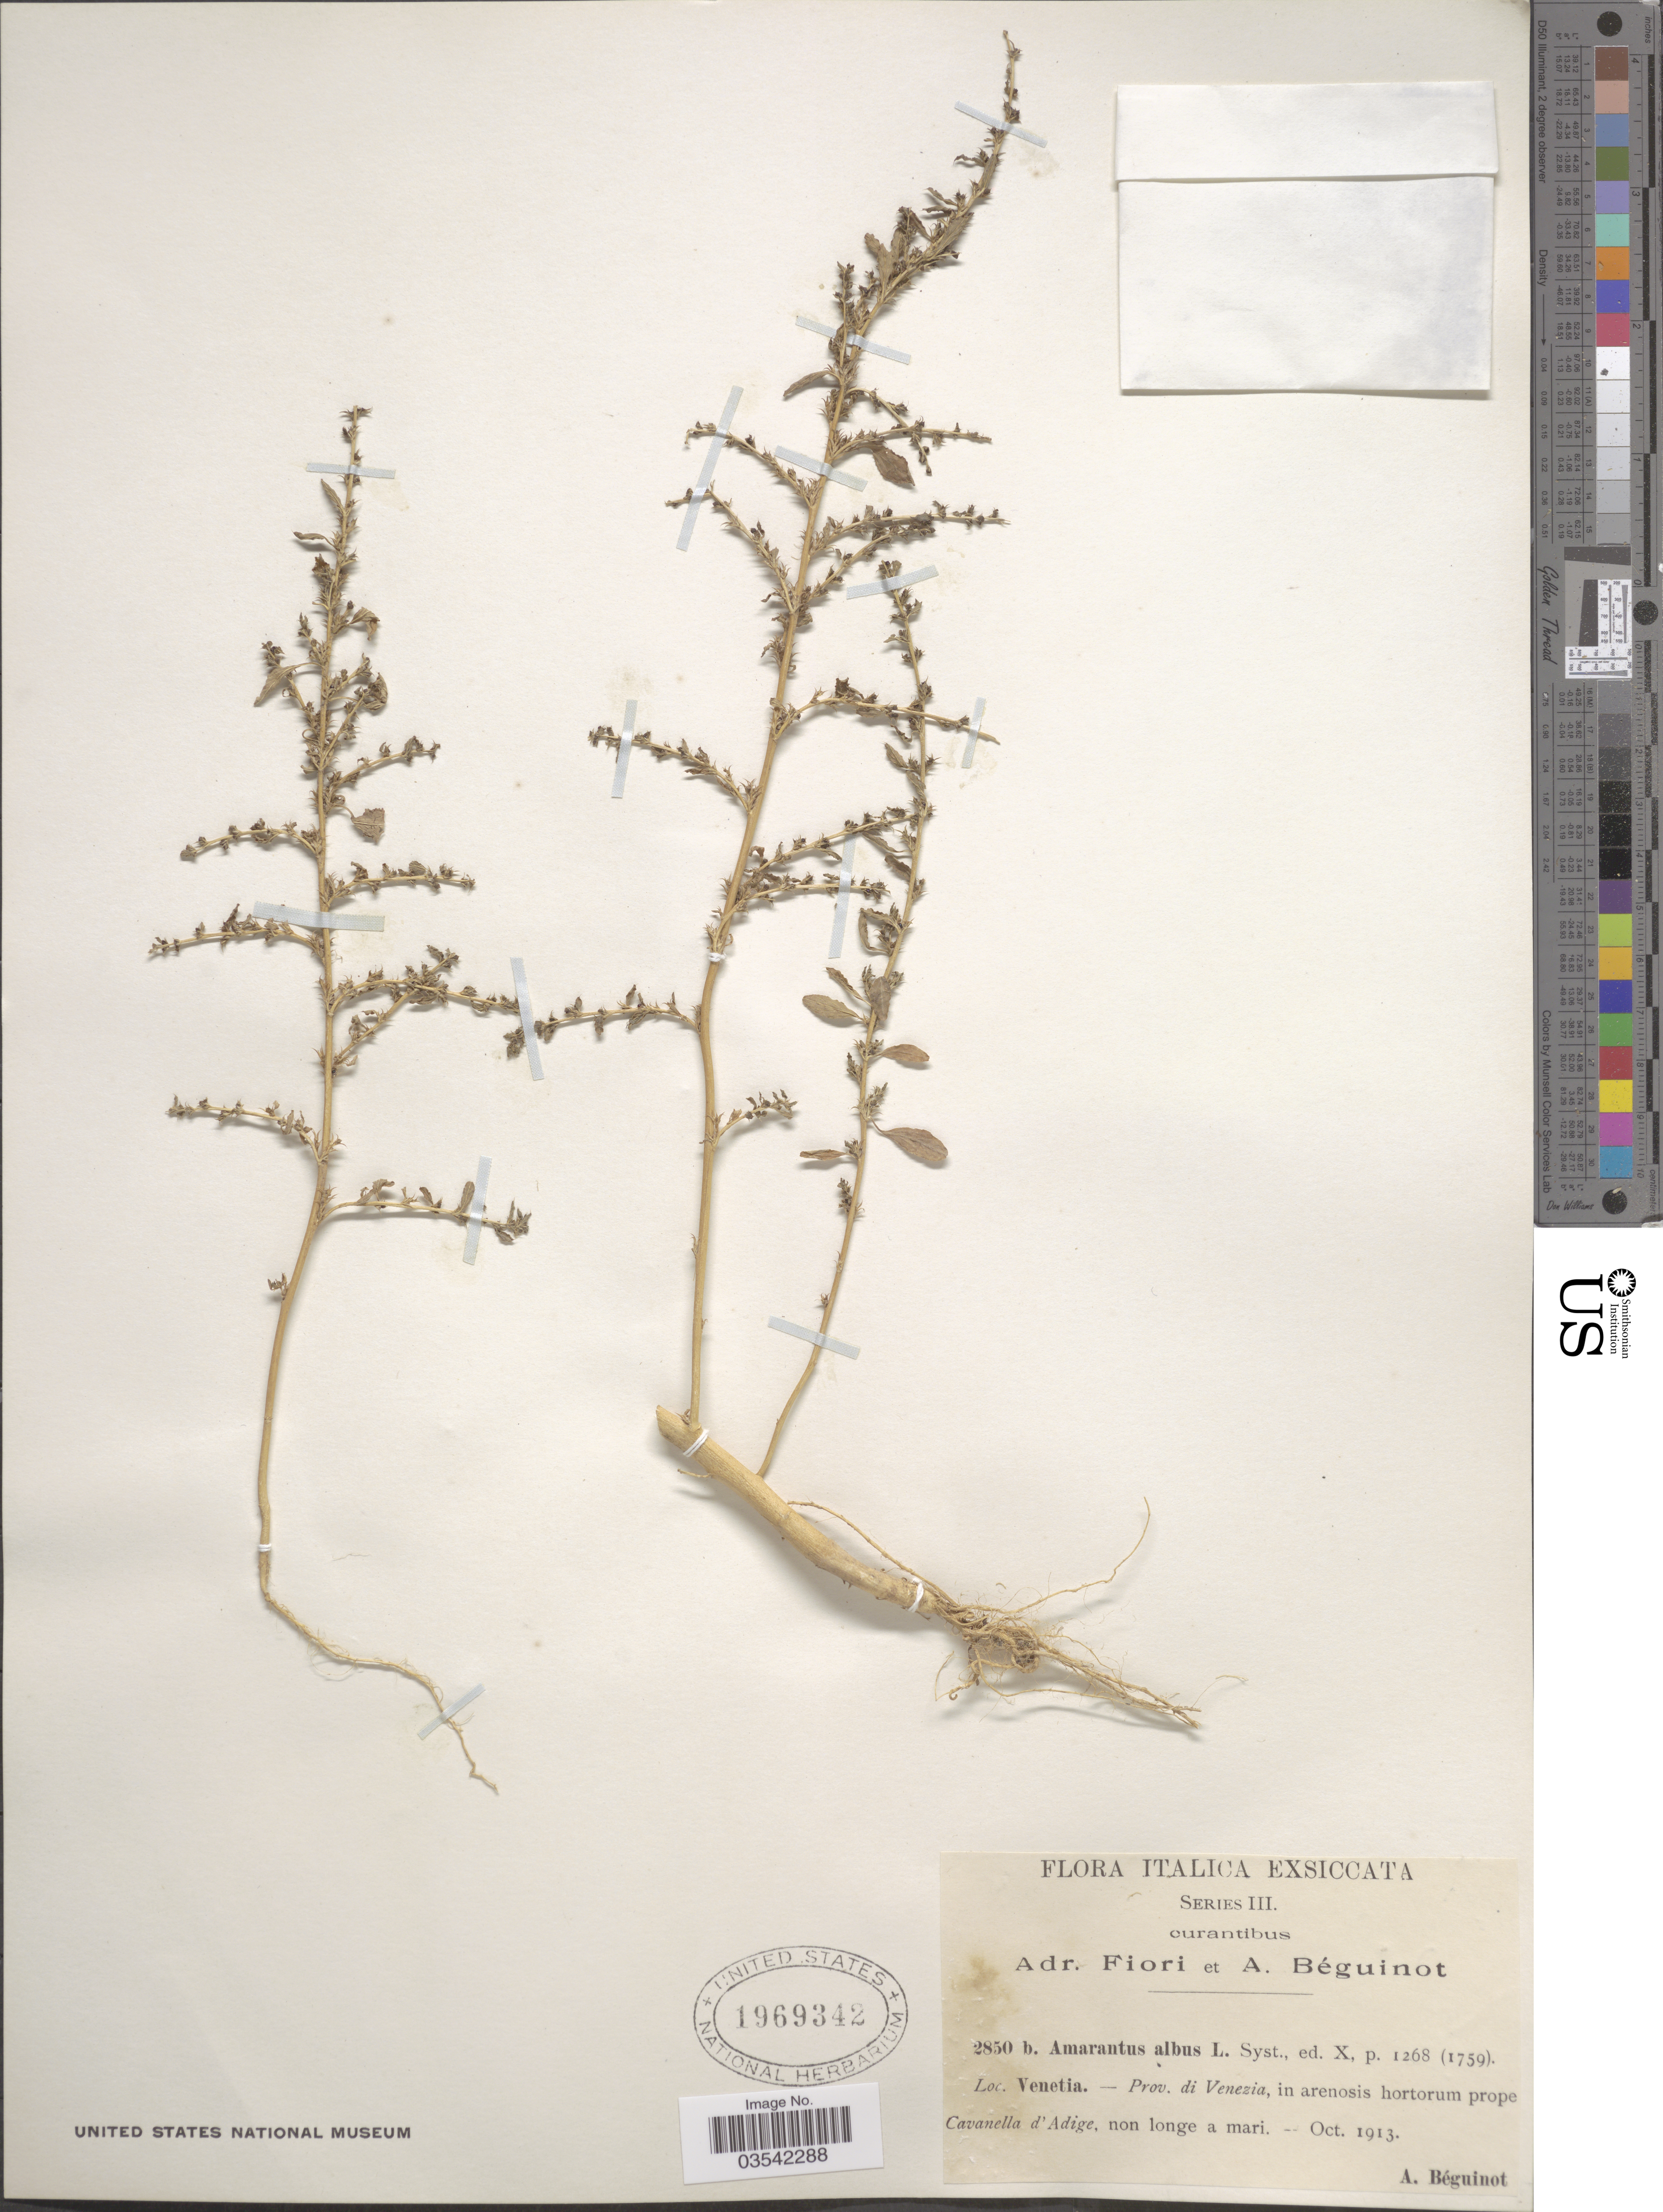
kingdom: Plantae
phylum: Tracheophyta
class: Magnoliopsida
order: Caryophyllales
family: Amaranthaceae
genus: Amaranthus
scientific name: Amaranthus albus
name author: L.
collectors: A. Béguinot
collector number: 2850b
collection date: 1913-10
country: Italy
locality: Italica. Venetia. - Prov. di Venezia, in arenosis hortorum prope Cavanella d' Adige, non longe a mari.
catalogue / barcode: US 1969342